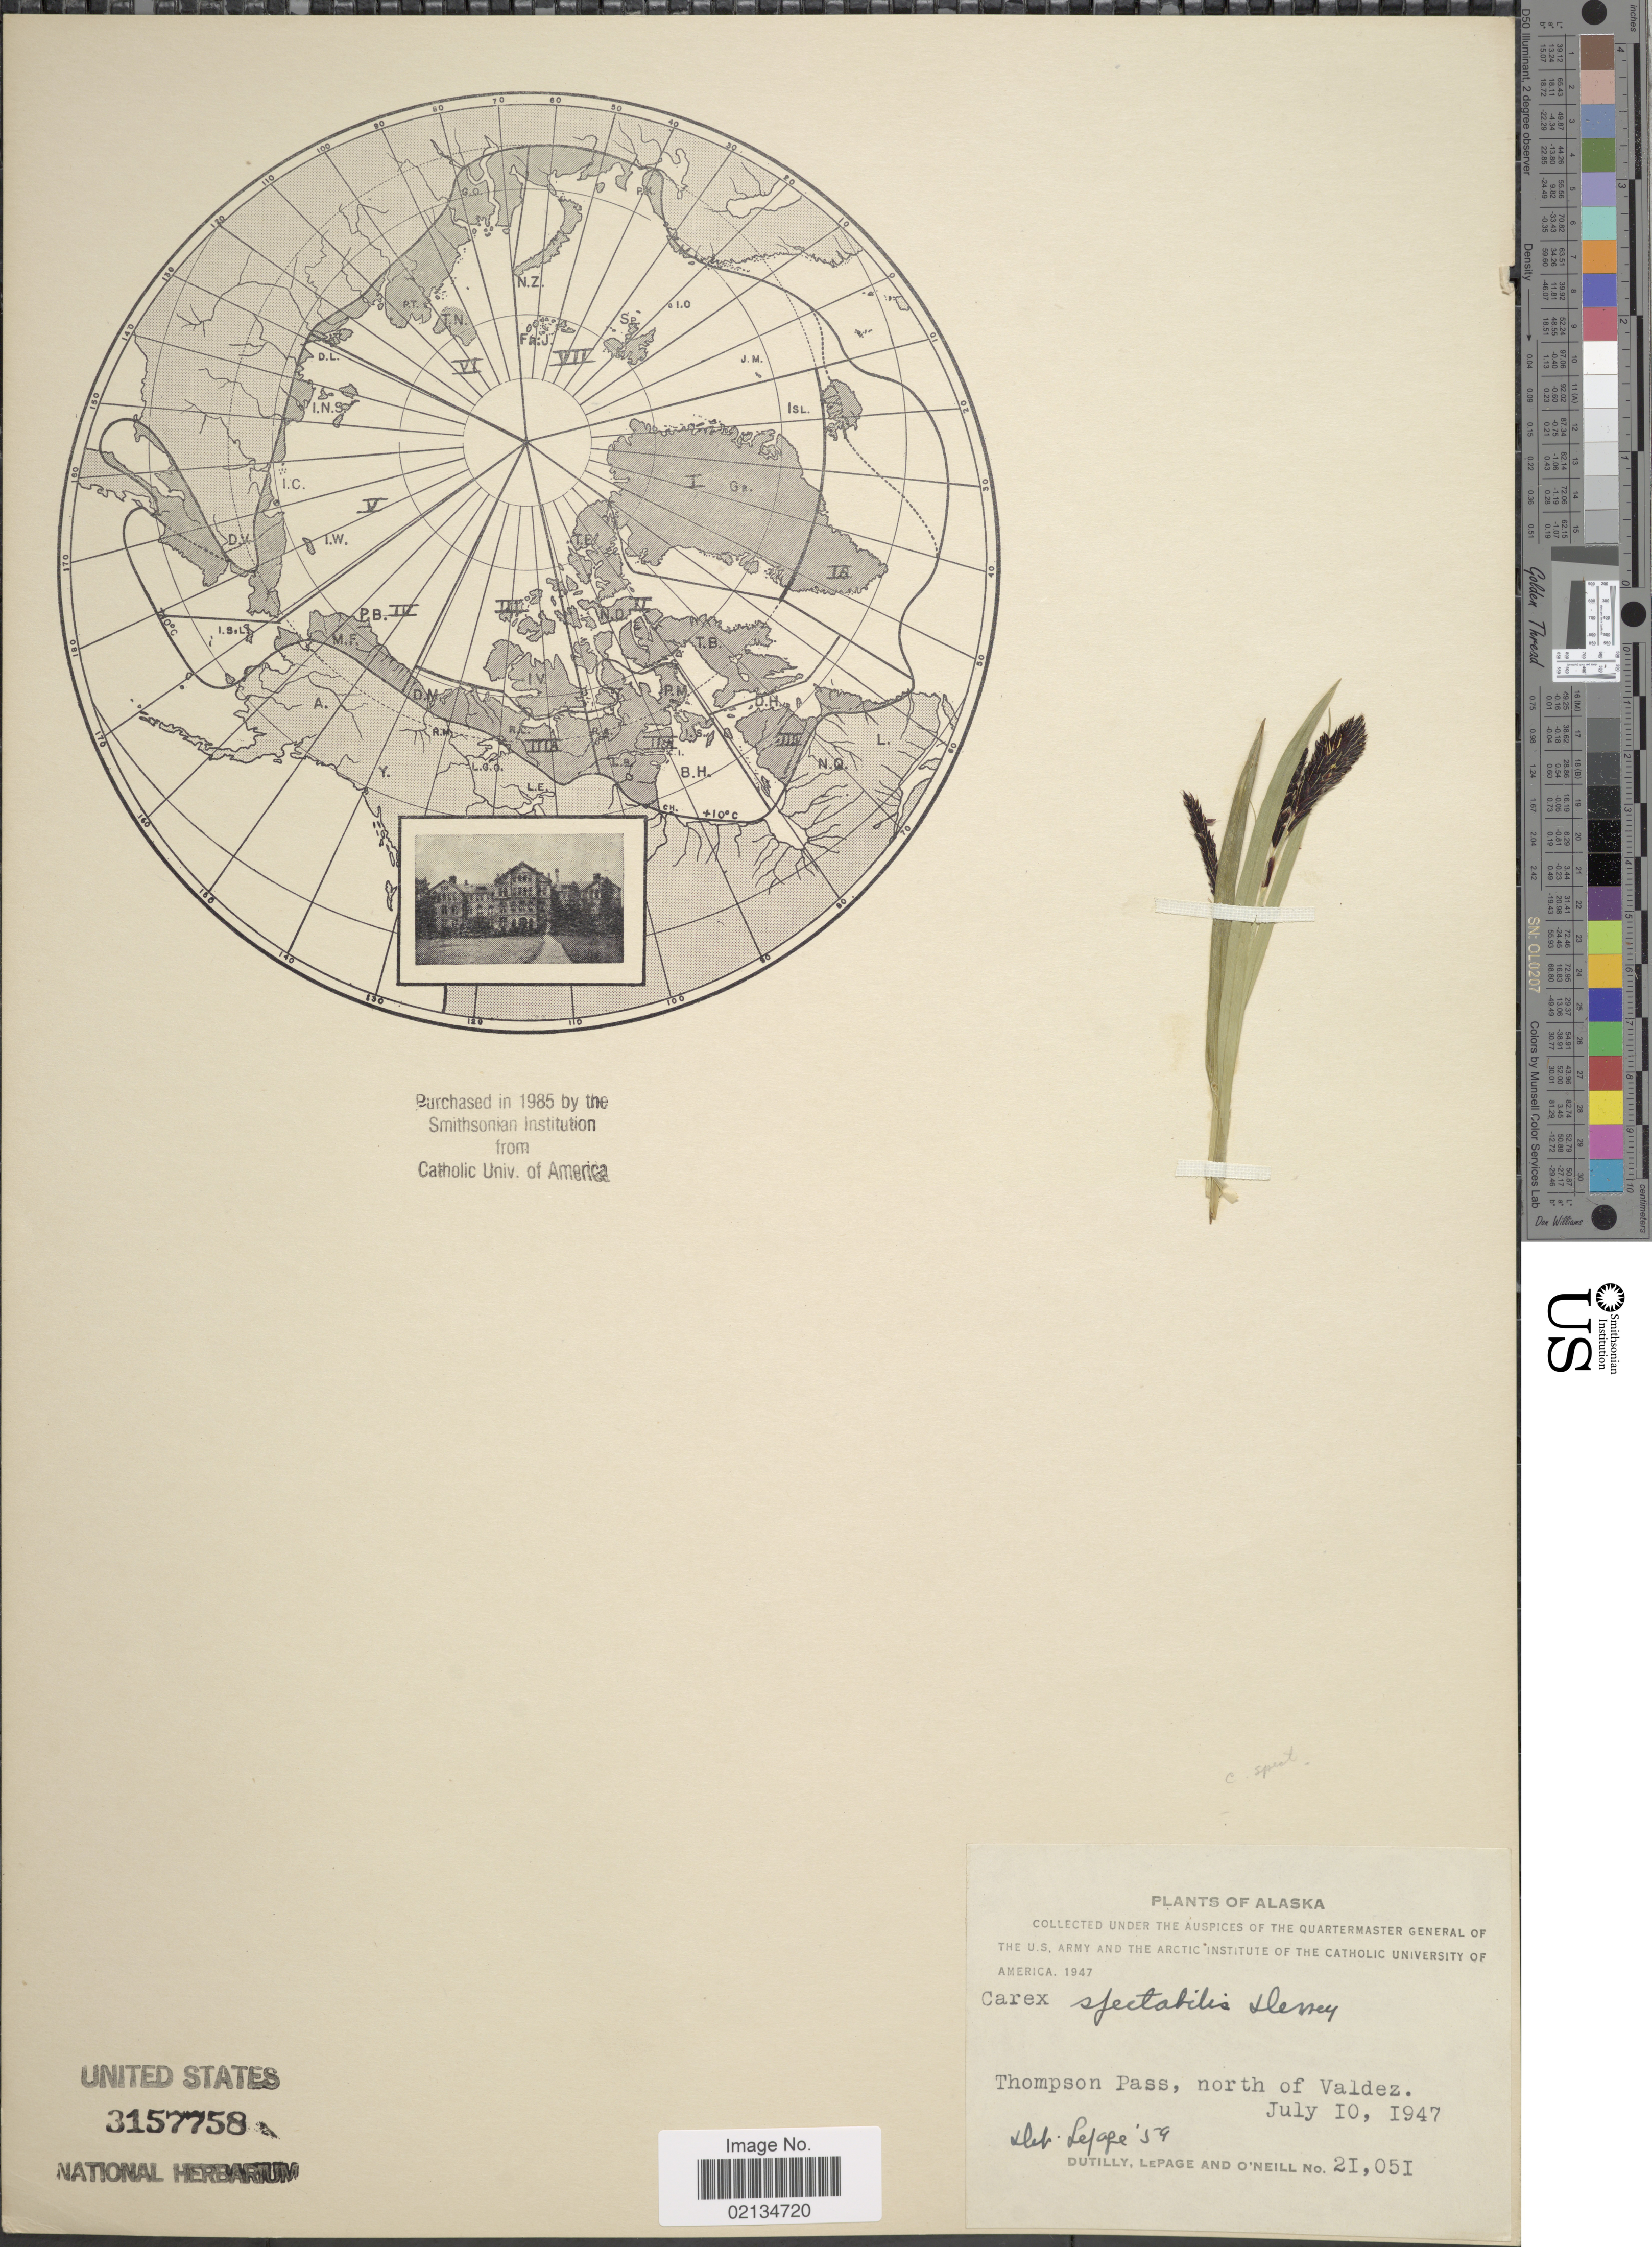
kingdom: Plantae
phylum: Tracheophyta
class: Liliopsida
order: Poales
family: Cyperaceae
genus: Carex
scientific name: Carex spectabilis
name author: Dewey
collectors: -. Dutilly, -. LePage & O' Neill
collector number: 21051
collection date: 1947-07-10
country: United States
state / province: Alaska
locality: Thompson Pass, north of Valdez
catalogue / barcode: US 3157758